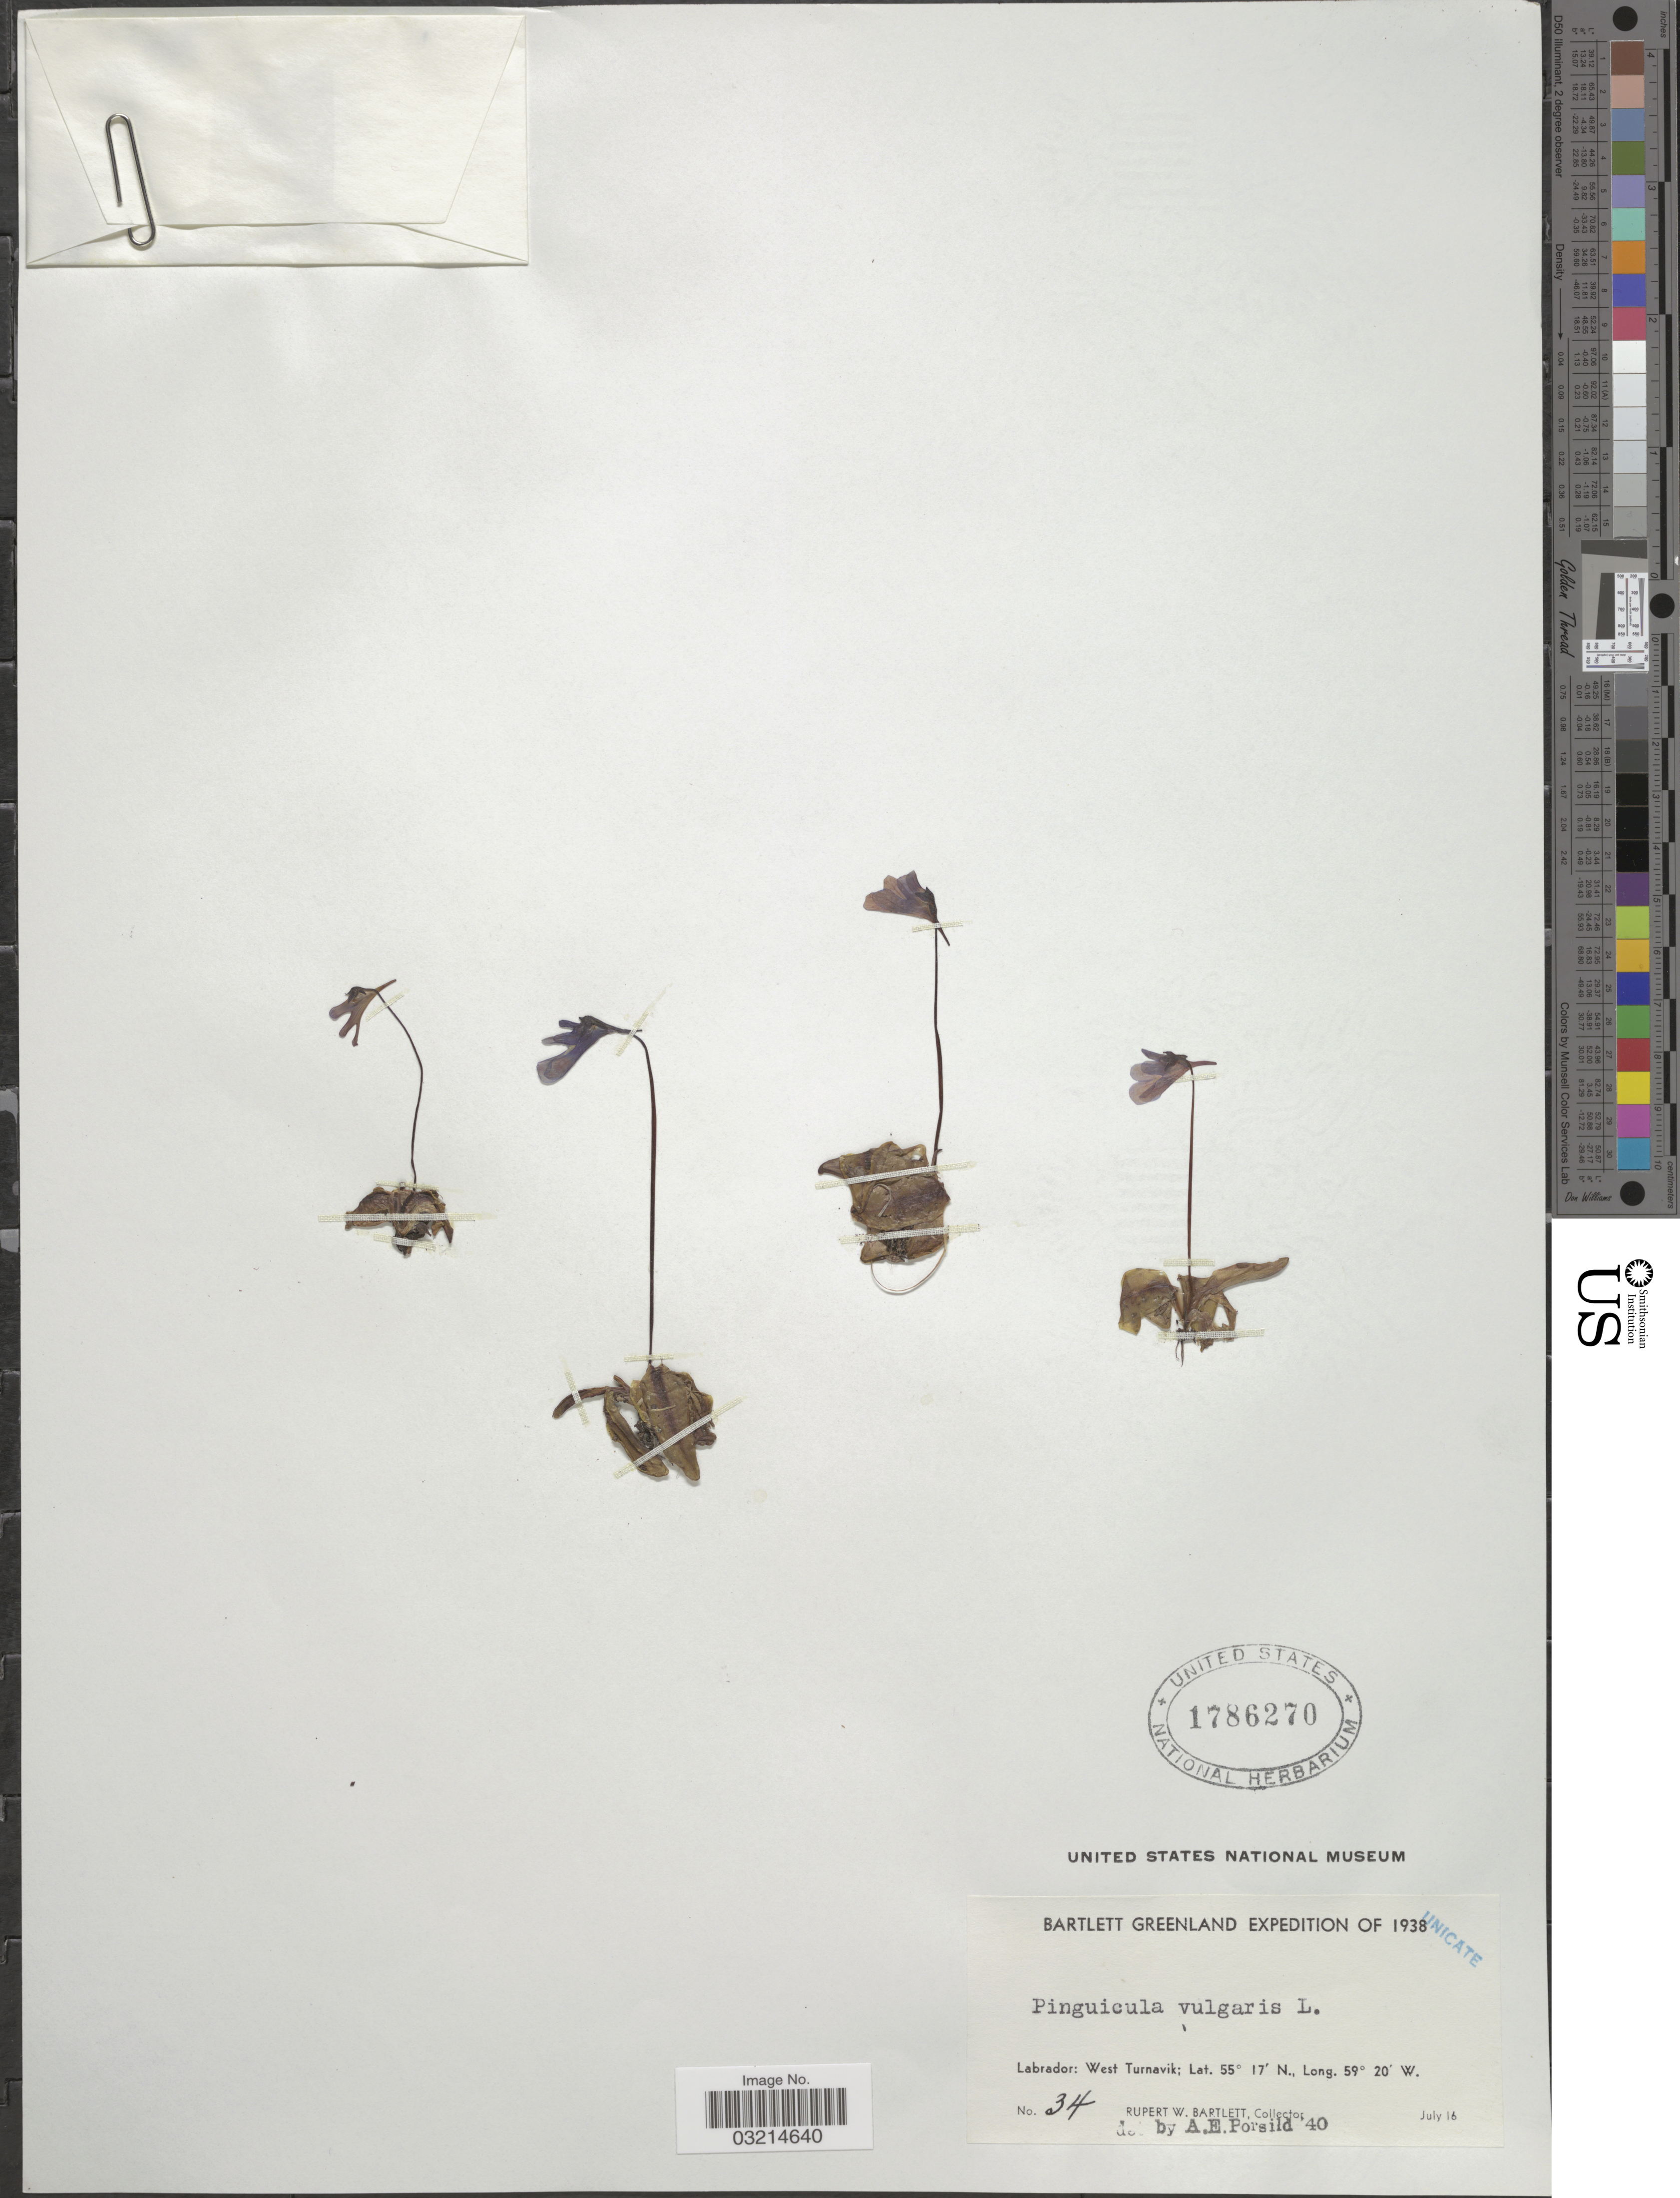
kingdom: Plantae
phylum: Tracheophyta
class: Magnoliopsida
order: Lamiales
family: Lentibulariaceae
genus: Pinguicula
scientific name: Pinguicula vulgaris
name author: L.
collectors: R. W. Bartlett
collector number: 34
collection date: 1938-07-16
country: Canada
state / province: Newfoundland and Labrador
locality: Labrador: West Turnavik.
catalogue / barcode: US 1786270